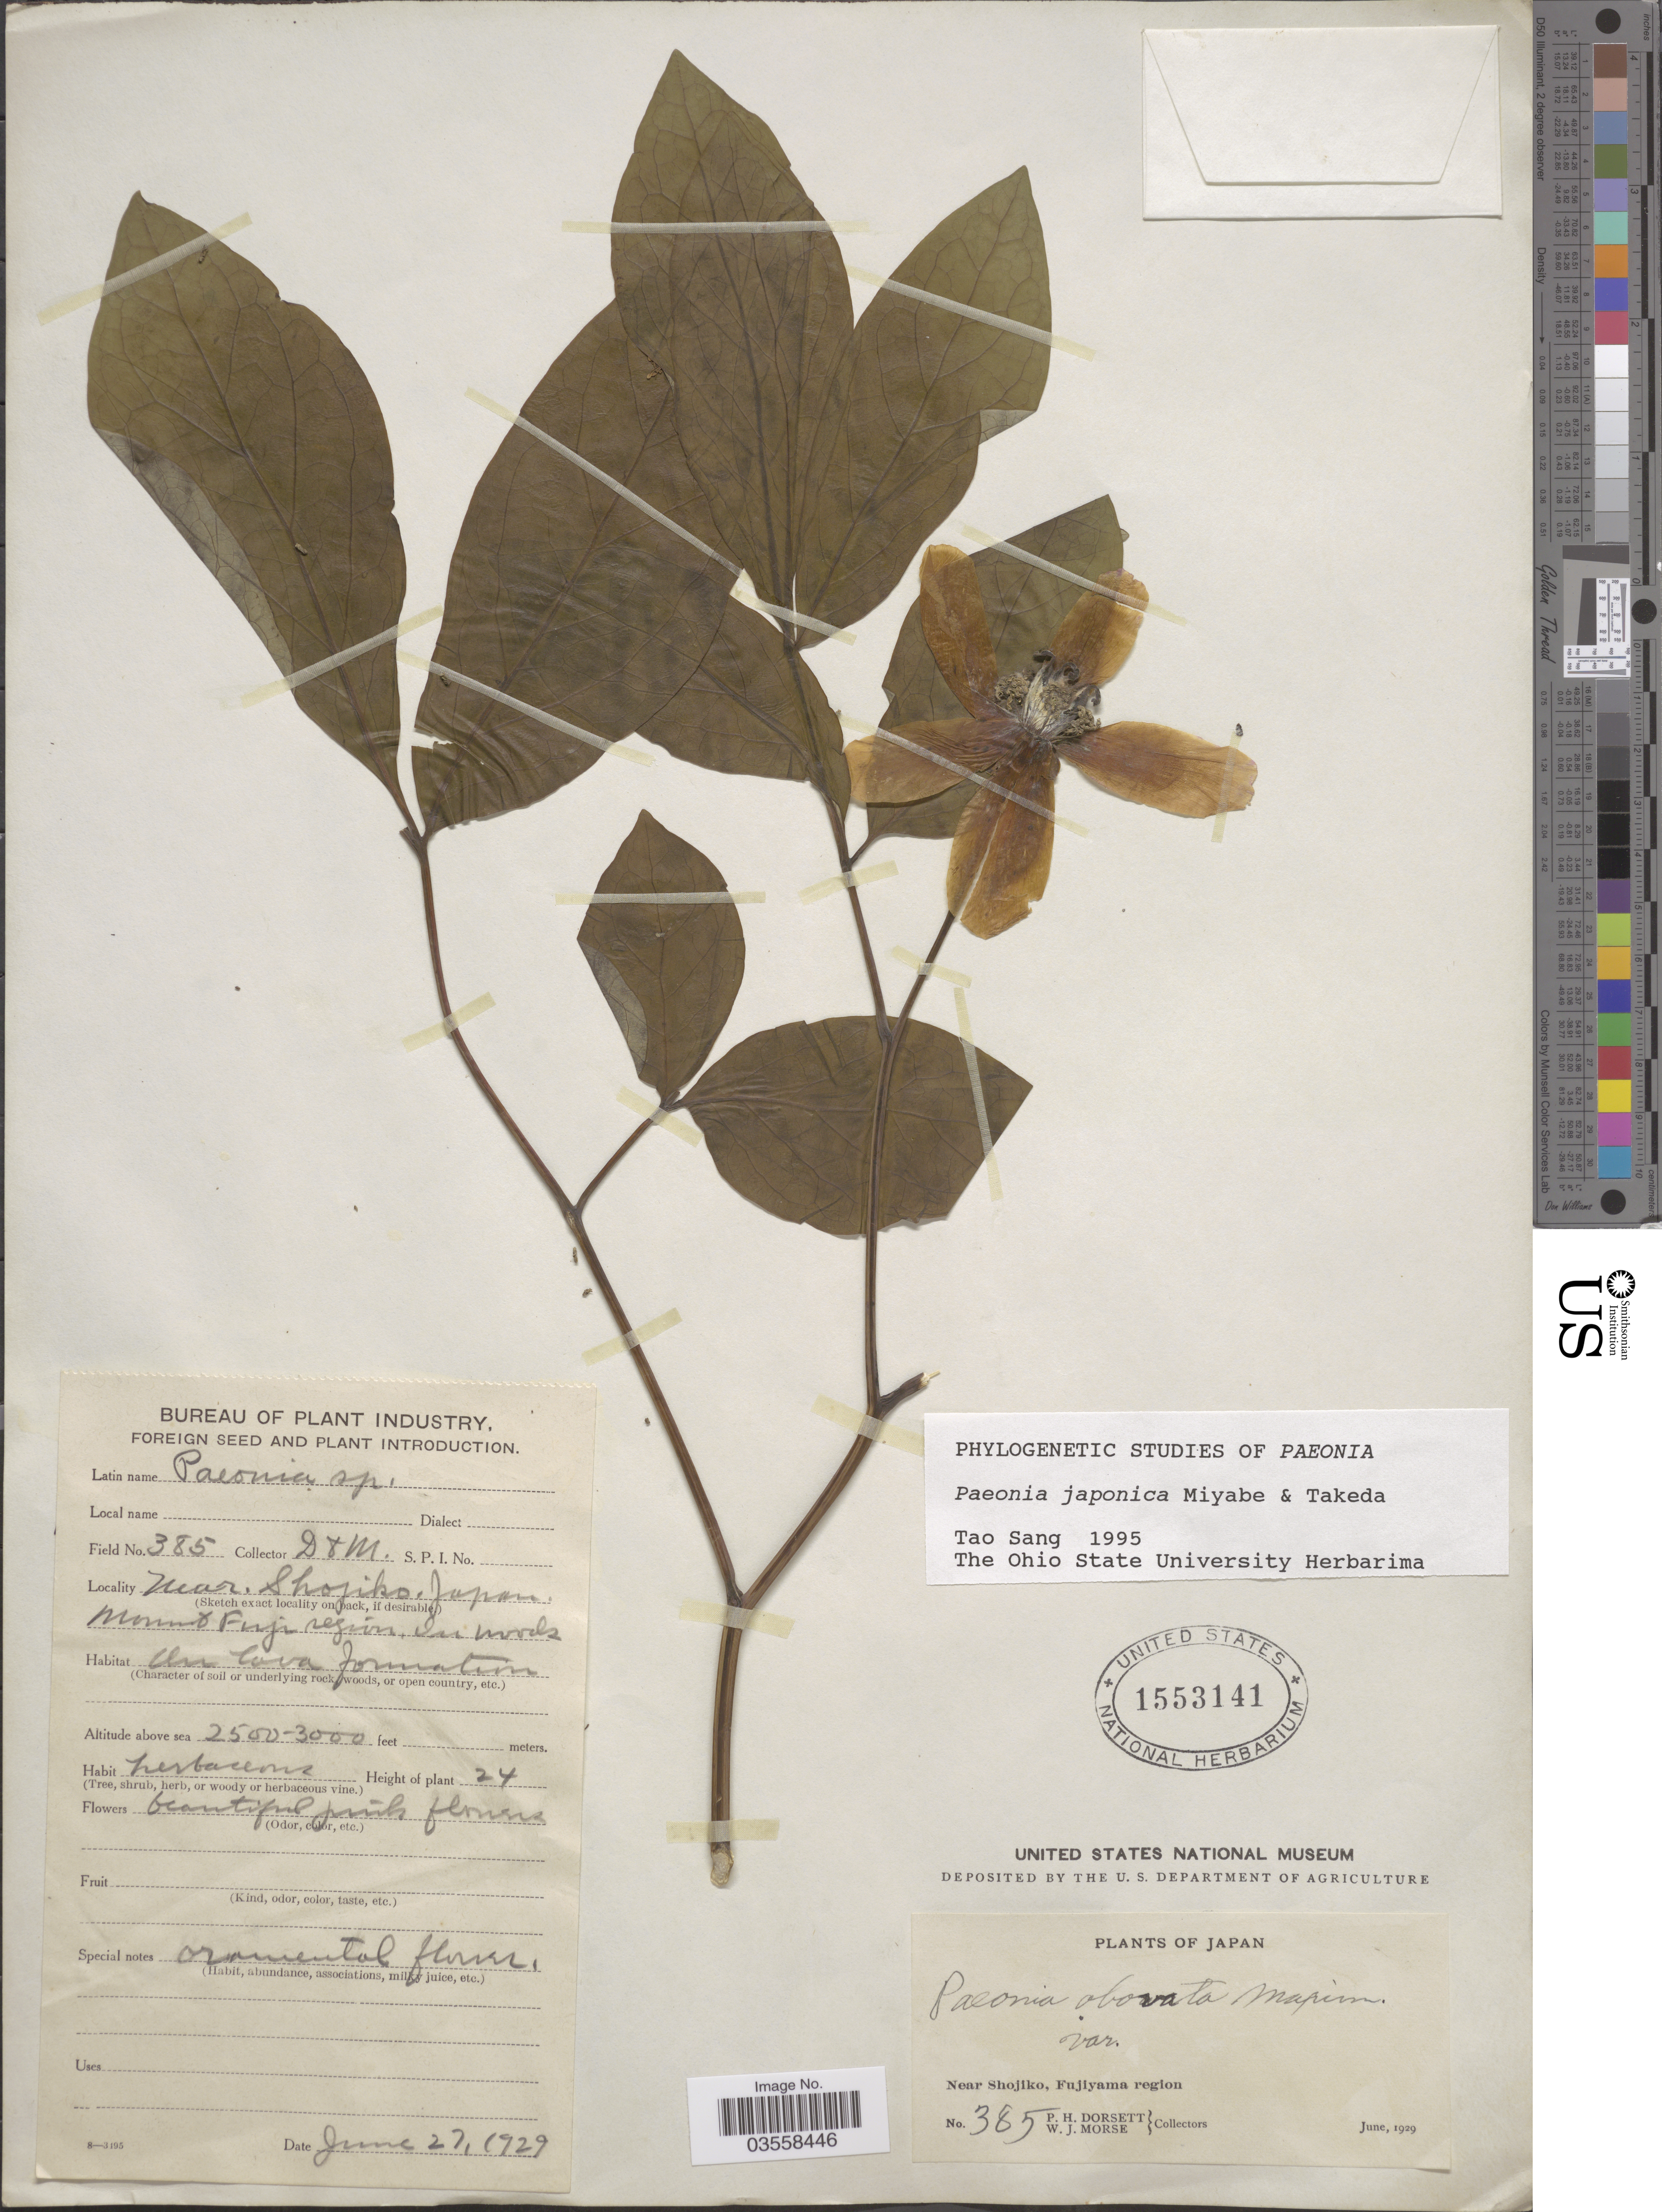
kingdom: Plantae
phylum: Tracheophyta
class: Magnoliopsida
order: Saxifragales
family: Paeoniaceae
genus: Paeonia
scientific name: Paeonia obovata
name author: Maxim.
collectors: P. H. Dorsett & W. J. Morse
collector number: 385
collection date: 1929-06-27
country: Japan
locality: Near. Shojiko. Mount Fuji region. Fujiyama region.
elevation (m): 762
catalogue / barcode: US 1553141